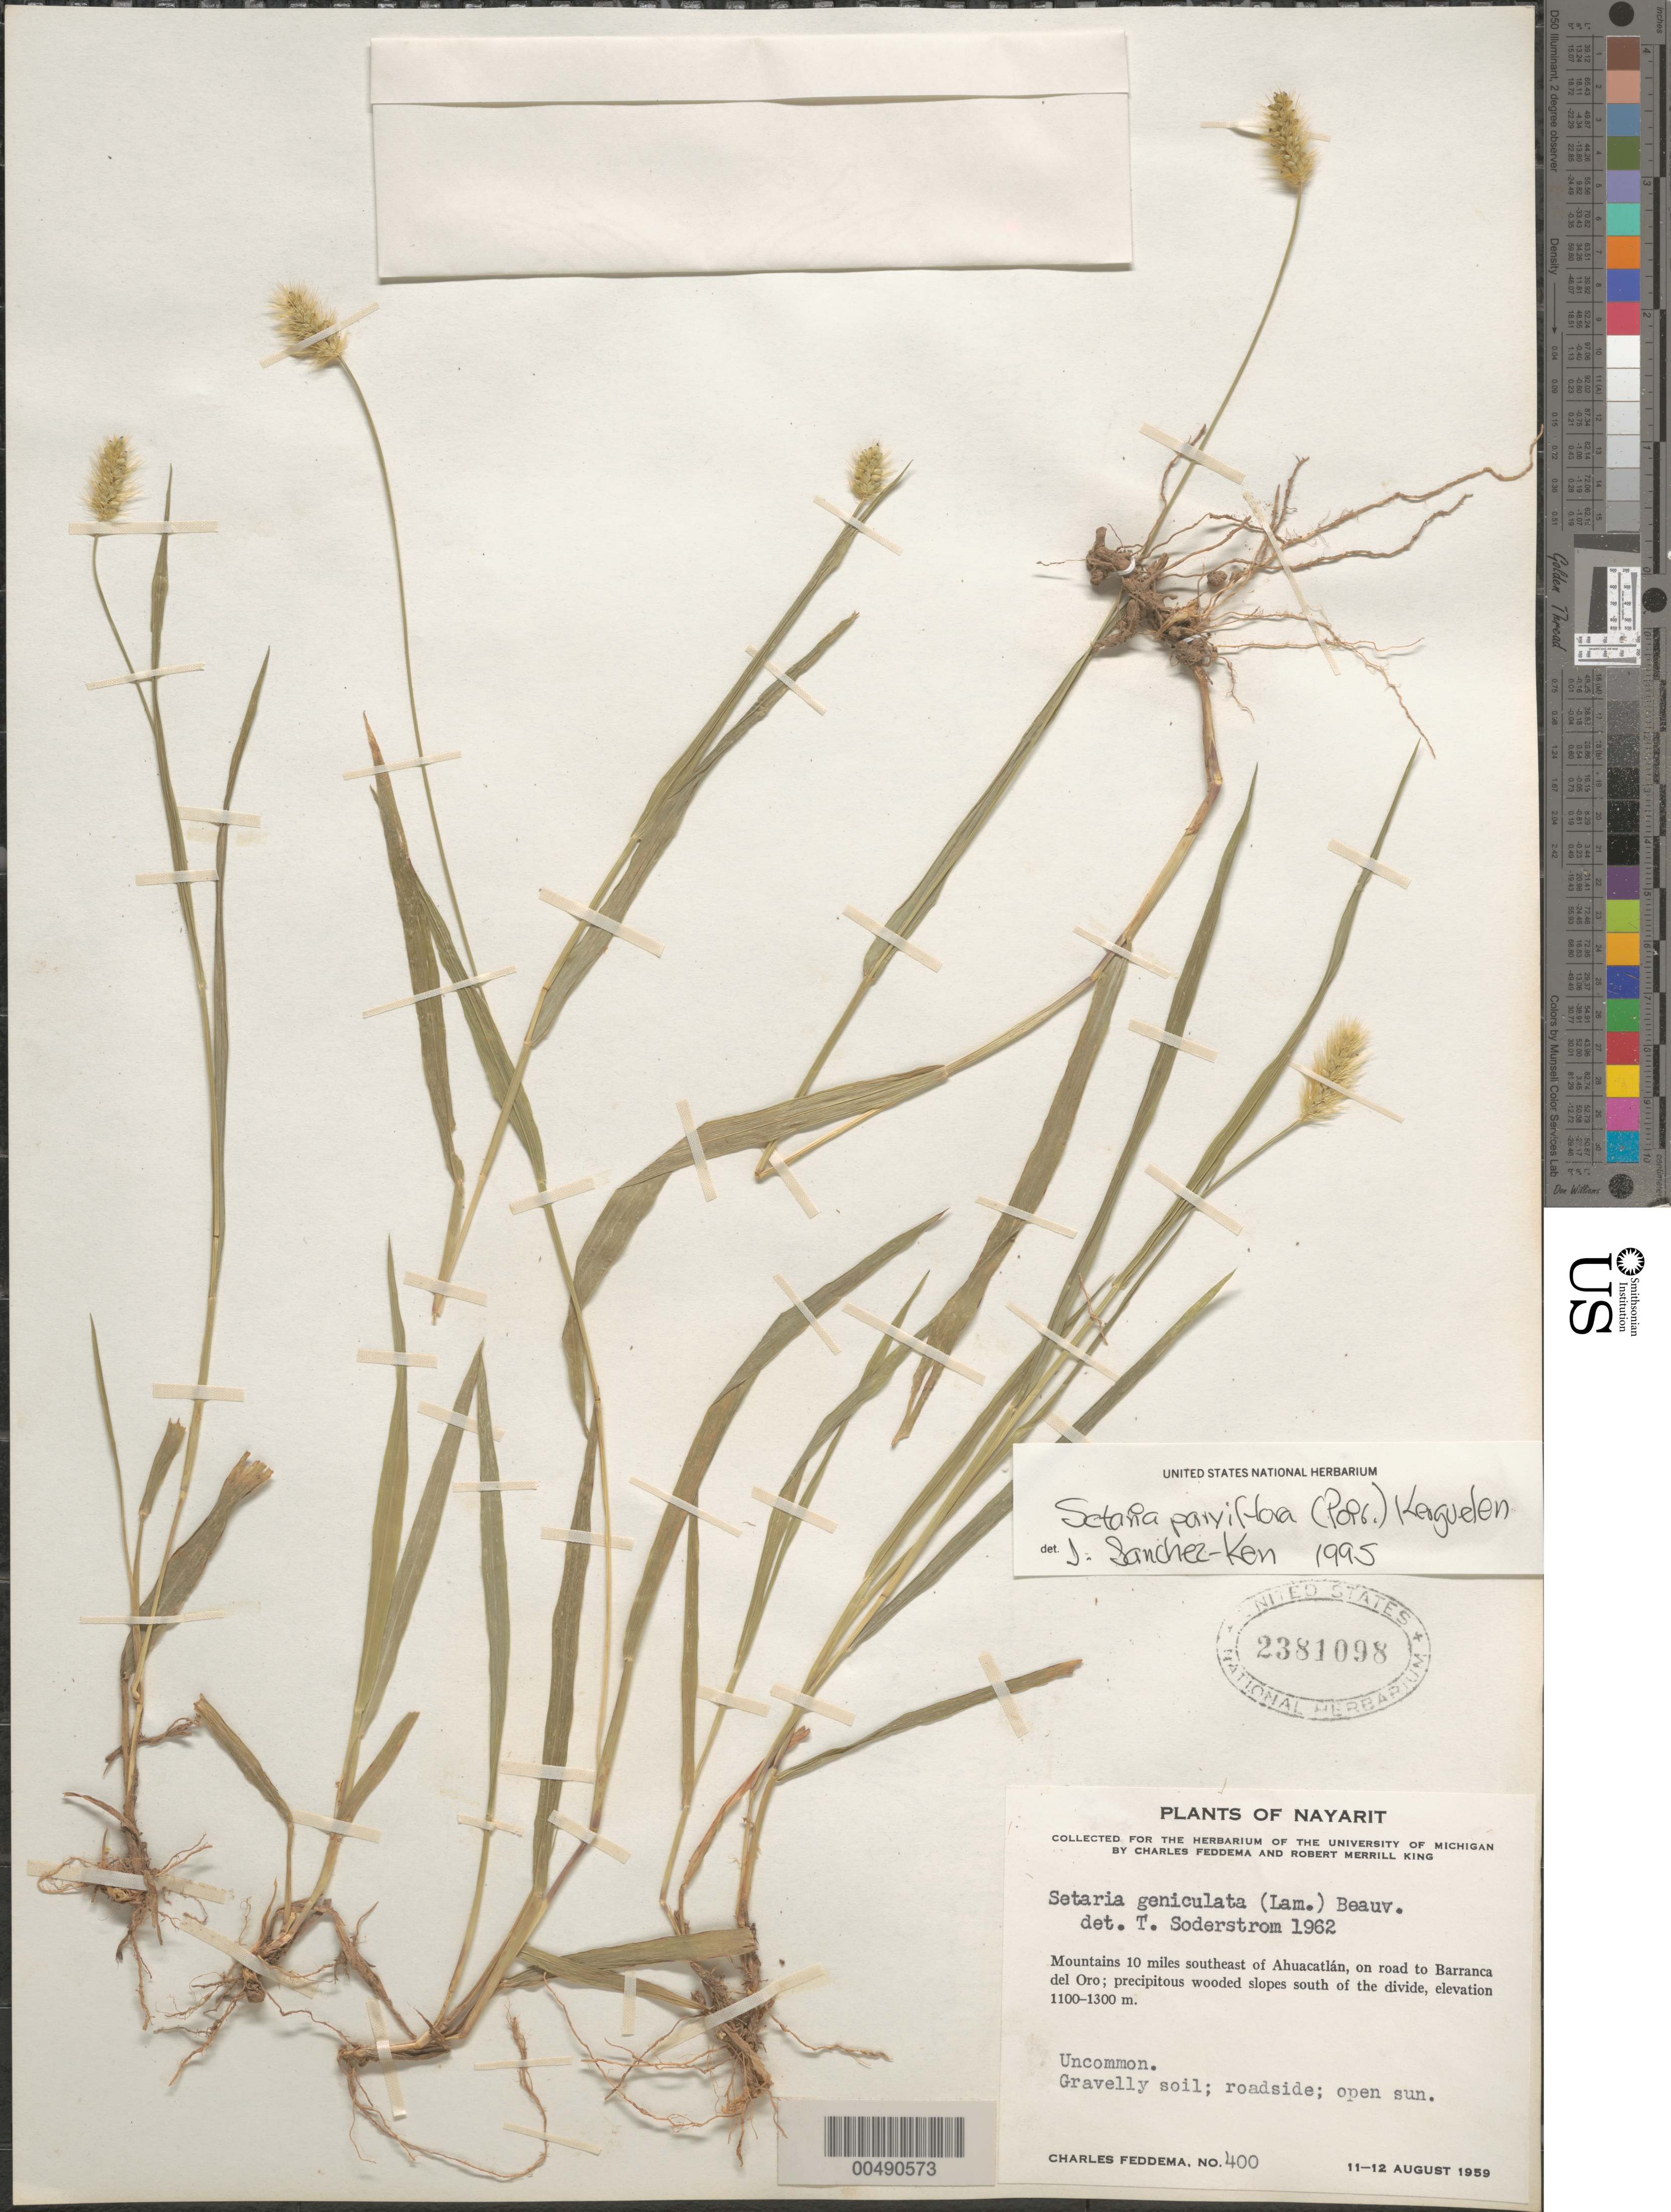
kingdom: Plantae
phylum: Tracheophyta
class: Liliopsida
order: Poales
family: Poaceae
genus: Setaria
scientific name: Setaria parviflora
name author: (Poir.) Kerguélen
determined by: Sánchez-Ken, J. G.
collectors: C. Feddema & R. M. King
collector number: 400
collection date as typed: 11 Aug 1959 to 12 Aug 1959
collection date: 1959-08-11/1959-08-12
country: Mexico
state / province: Nayarit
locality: Mts 10 mi SE of Ahuacatlán, on rd to Barranca del Oro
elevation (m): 1100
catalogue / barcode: US 2381098